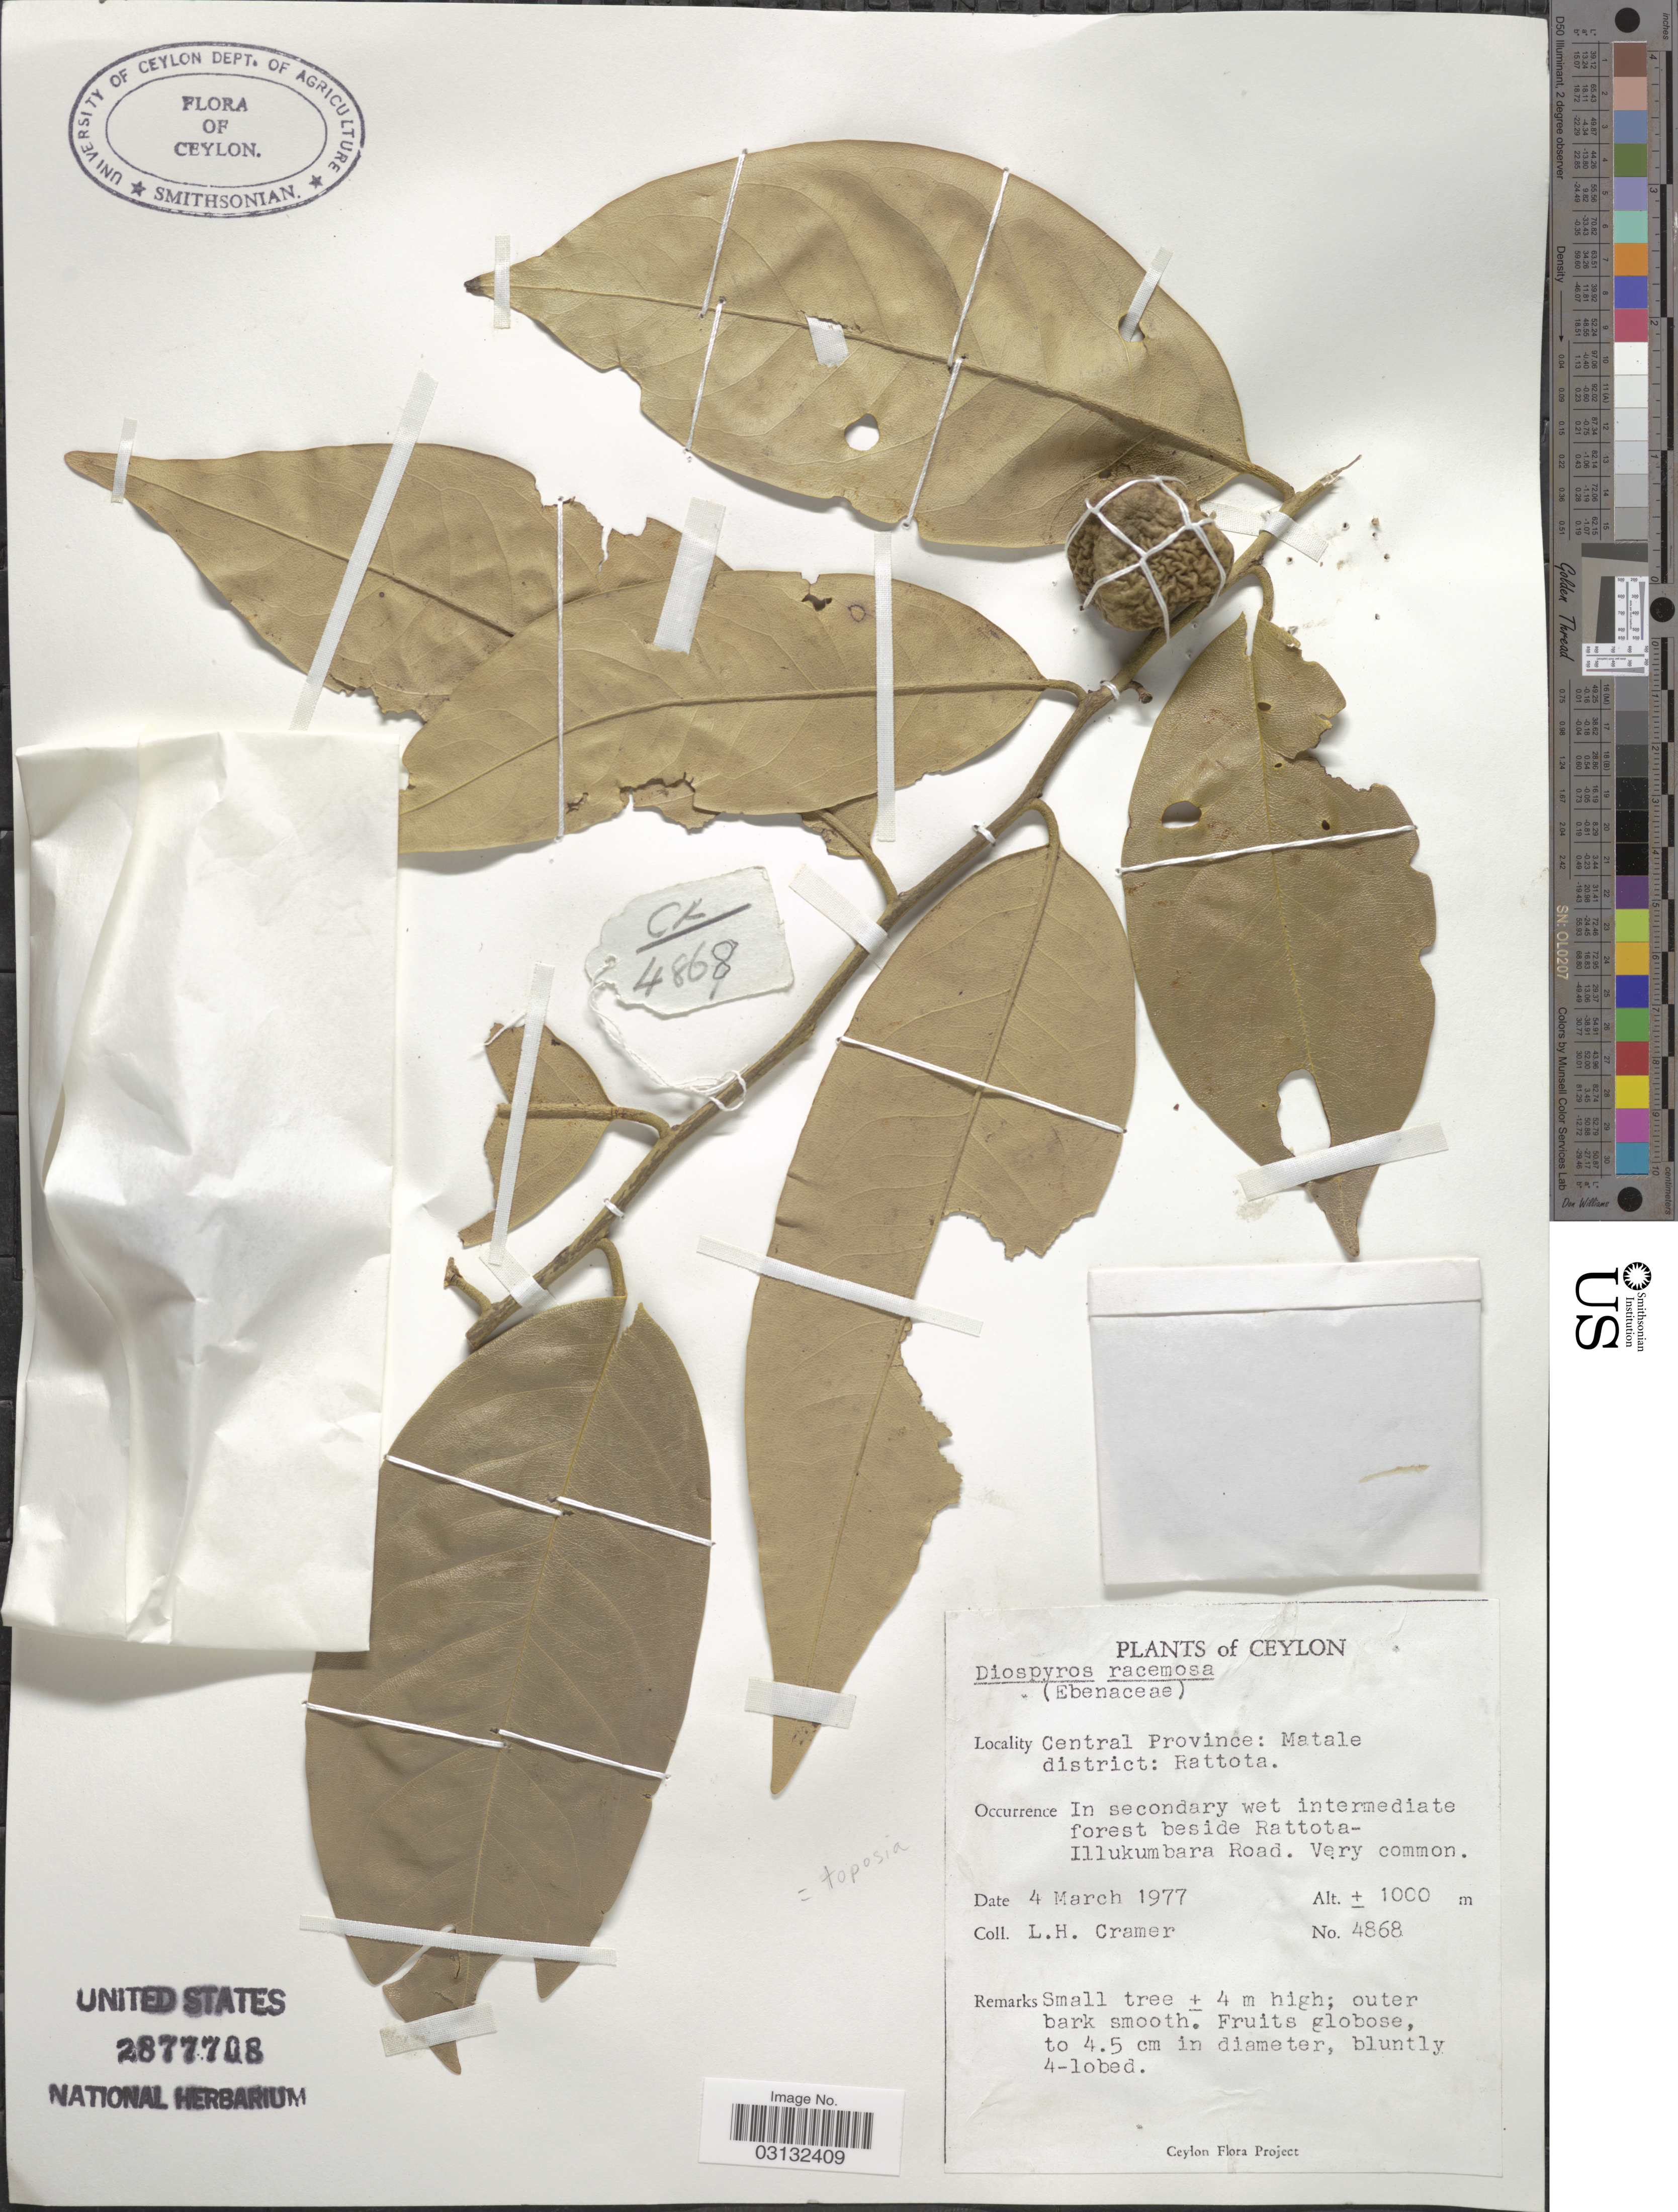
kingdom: Plantae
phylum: Tracheophyta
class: Magnoliopsida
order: Ericales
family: Ebenaceae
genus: Diospyros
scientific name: Diospyros toposia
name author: Buch.-Ham.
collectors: L. H. Cramer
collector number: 4868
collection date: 1977-03-04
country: Sri Lanka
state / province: Central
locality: Ceylon. Matale district: Rattota. Beside Rattota - Illukumbara Road.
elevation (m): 1000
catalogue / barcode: US 2877708